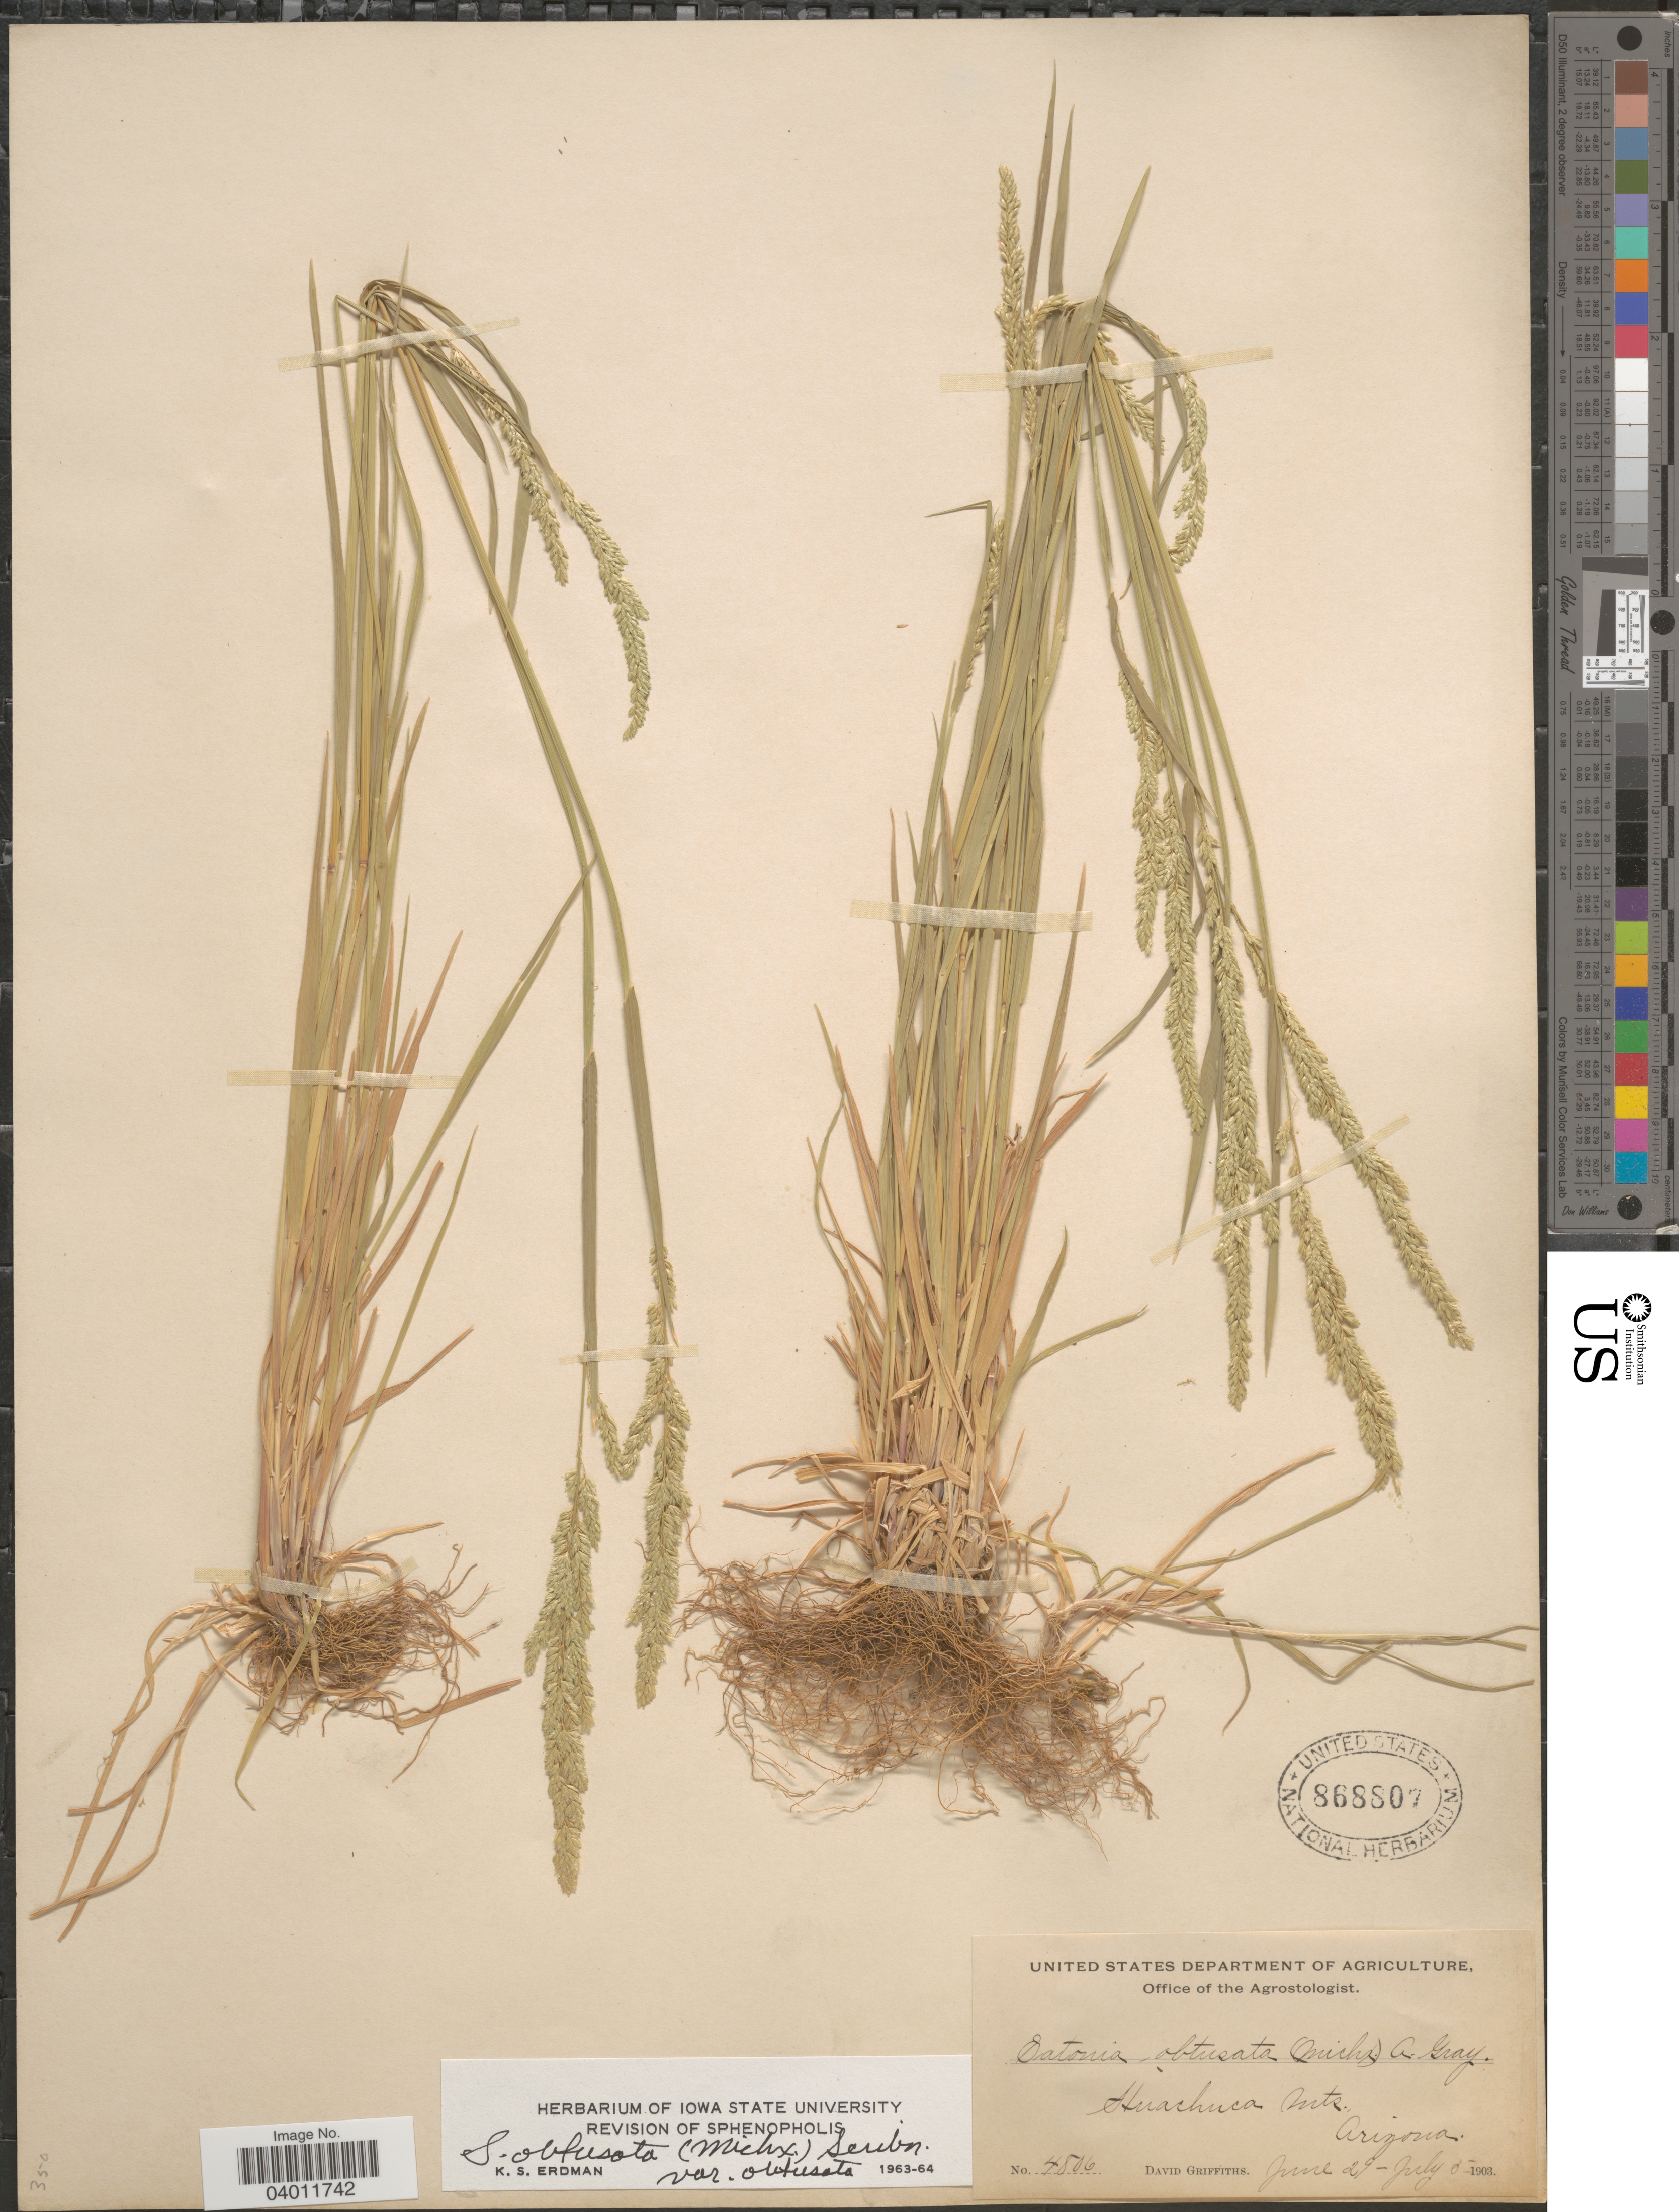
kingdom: Plantae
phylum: Tracheophyta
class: Liliopsida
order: Poales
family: Poaceae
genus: Sphenopholis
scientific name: Sphenopholis obtusata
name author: (Michx.) Scribn.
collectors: D. Griffiths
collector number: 4806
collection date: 1903-06-29/1903-07-05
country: United States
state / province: Arizona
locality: Huachuca Mts.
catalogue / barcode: US 868807